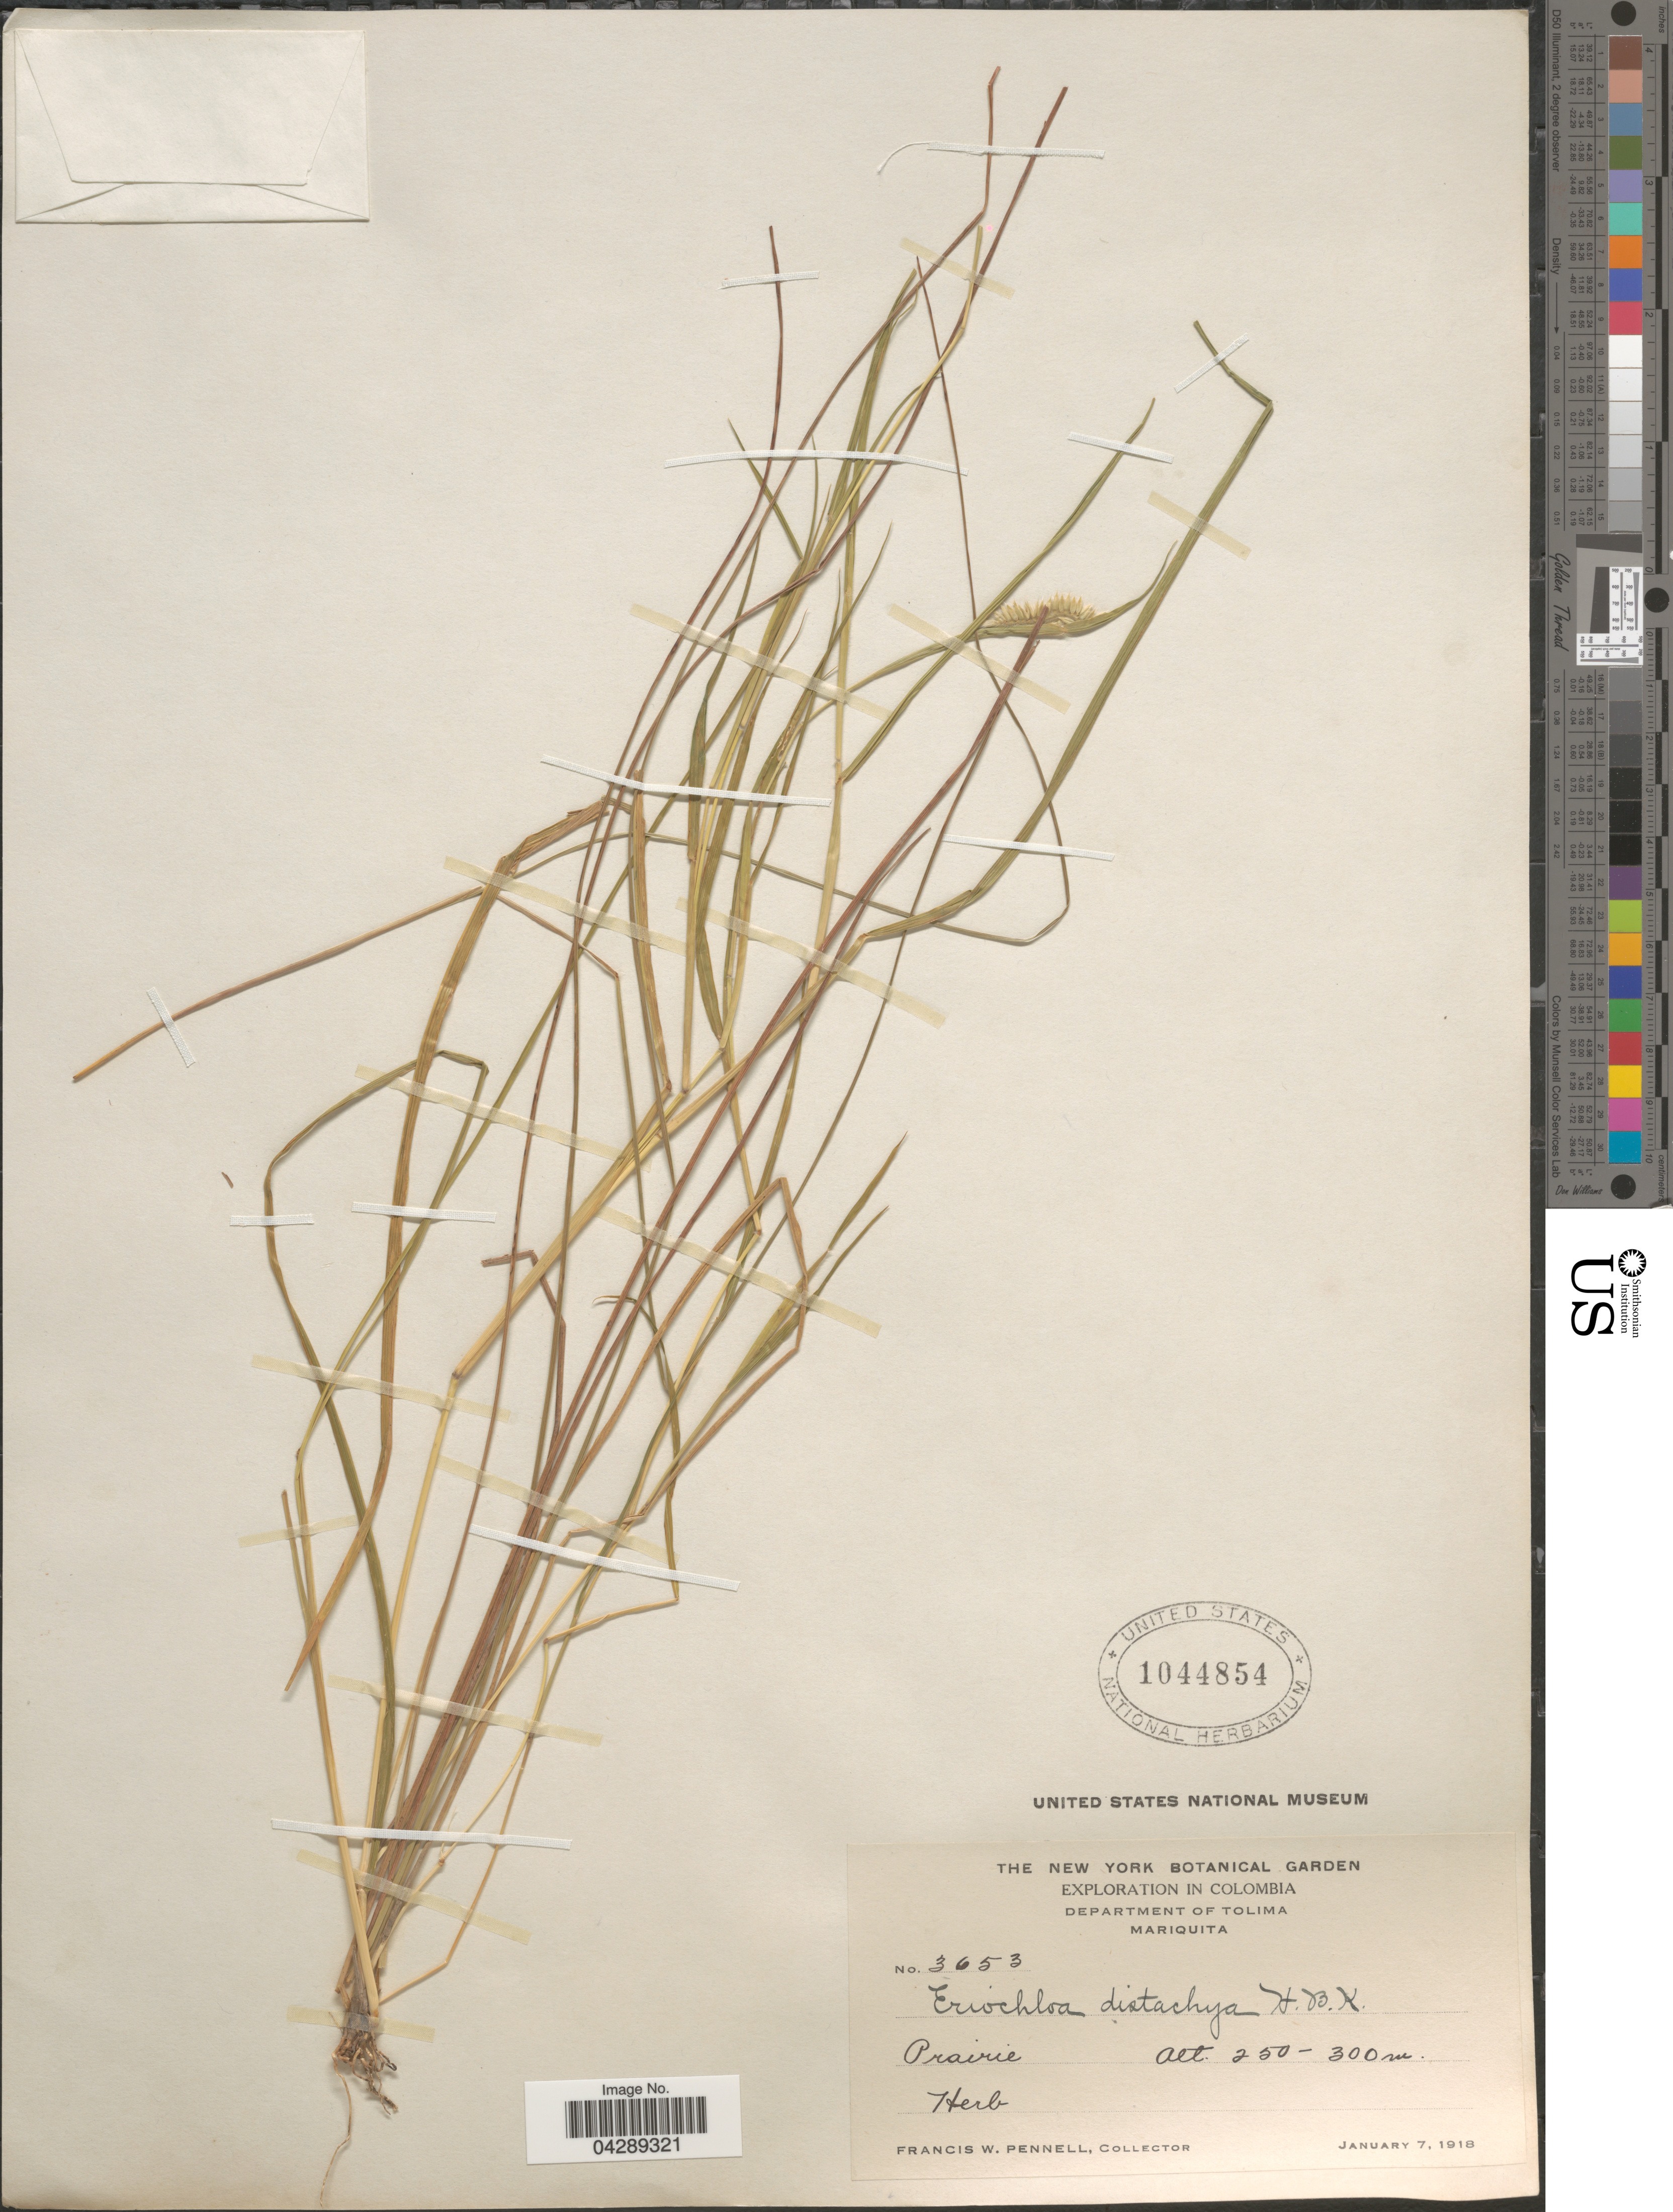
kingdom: Plantae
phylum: Tracheophyta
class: Liliopsida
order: Poales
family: Poaceae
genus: Eriochloa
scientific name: Eriochloa distachya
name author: Kunth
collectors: F. W. Pennell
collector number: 3653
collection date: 1918-01-07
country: Colombia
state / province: Tolima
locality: Exploration in Colombia. Department of Tolima. Mariquita.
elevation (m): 250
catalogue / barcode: US 1044854